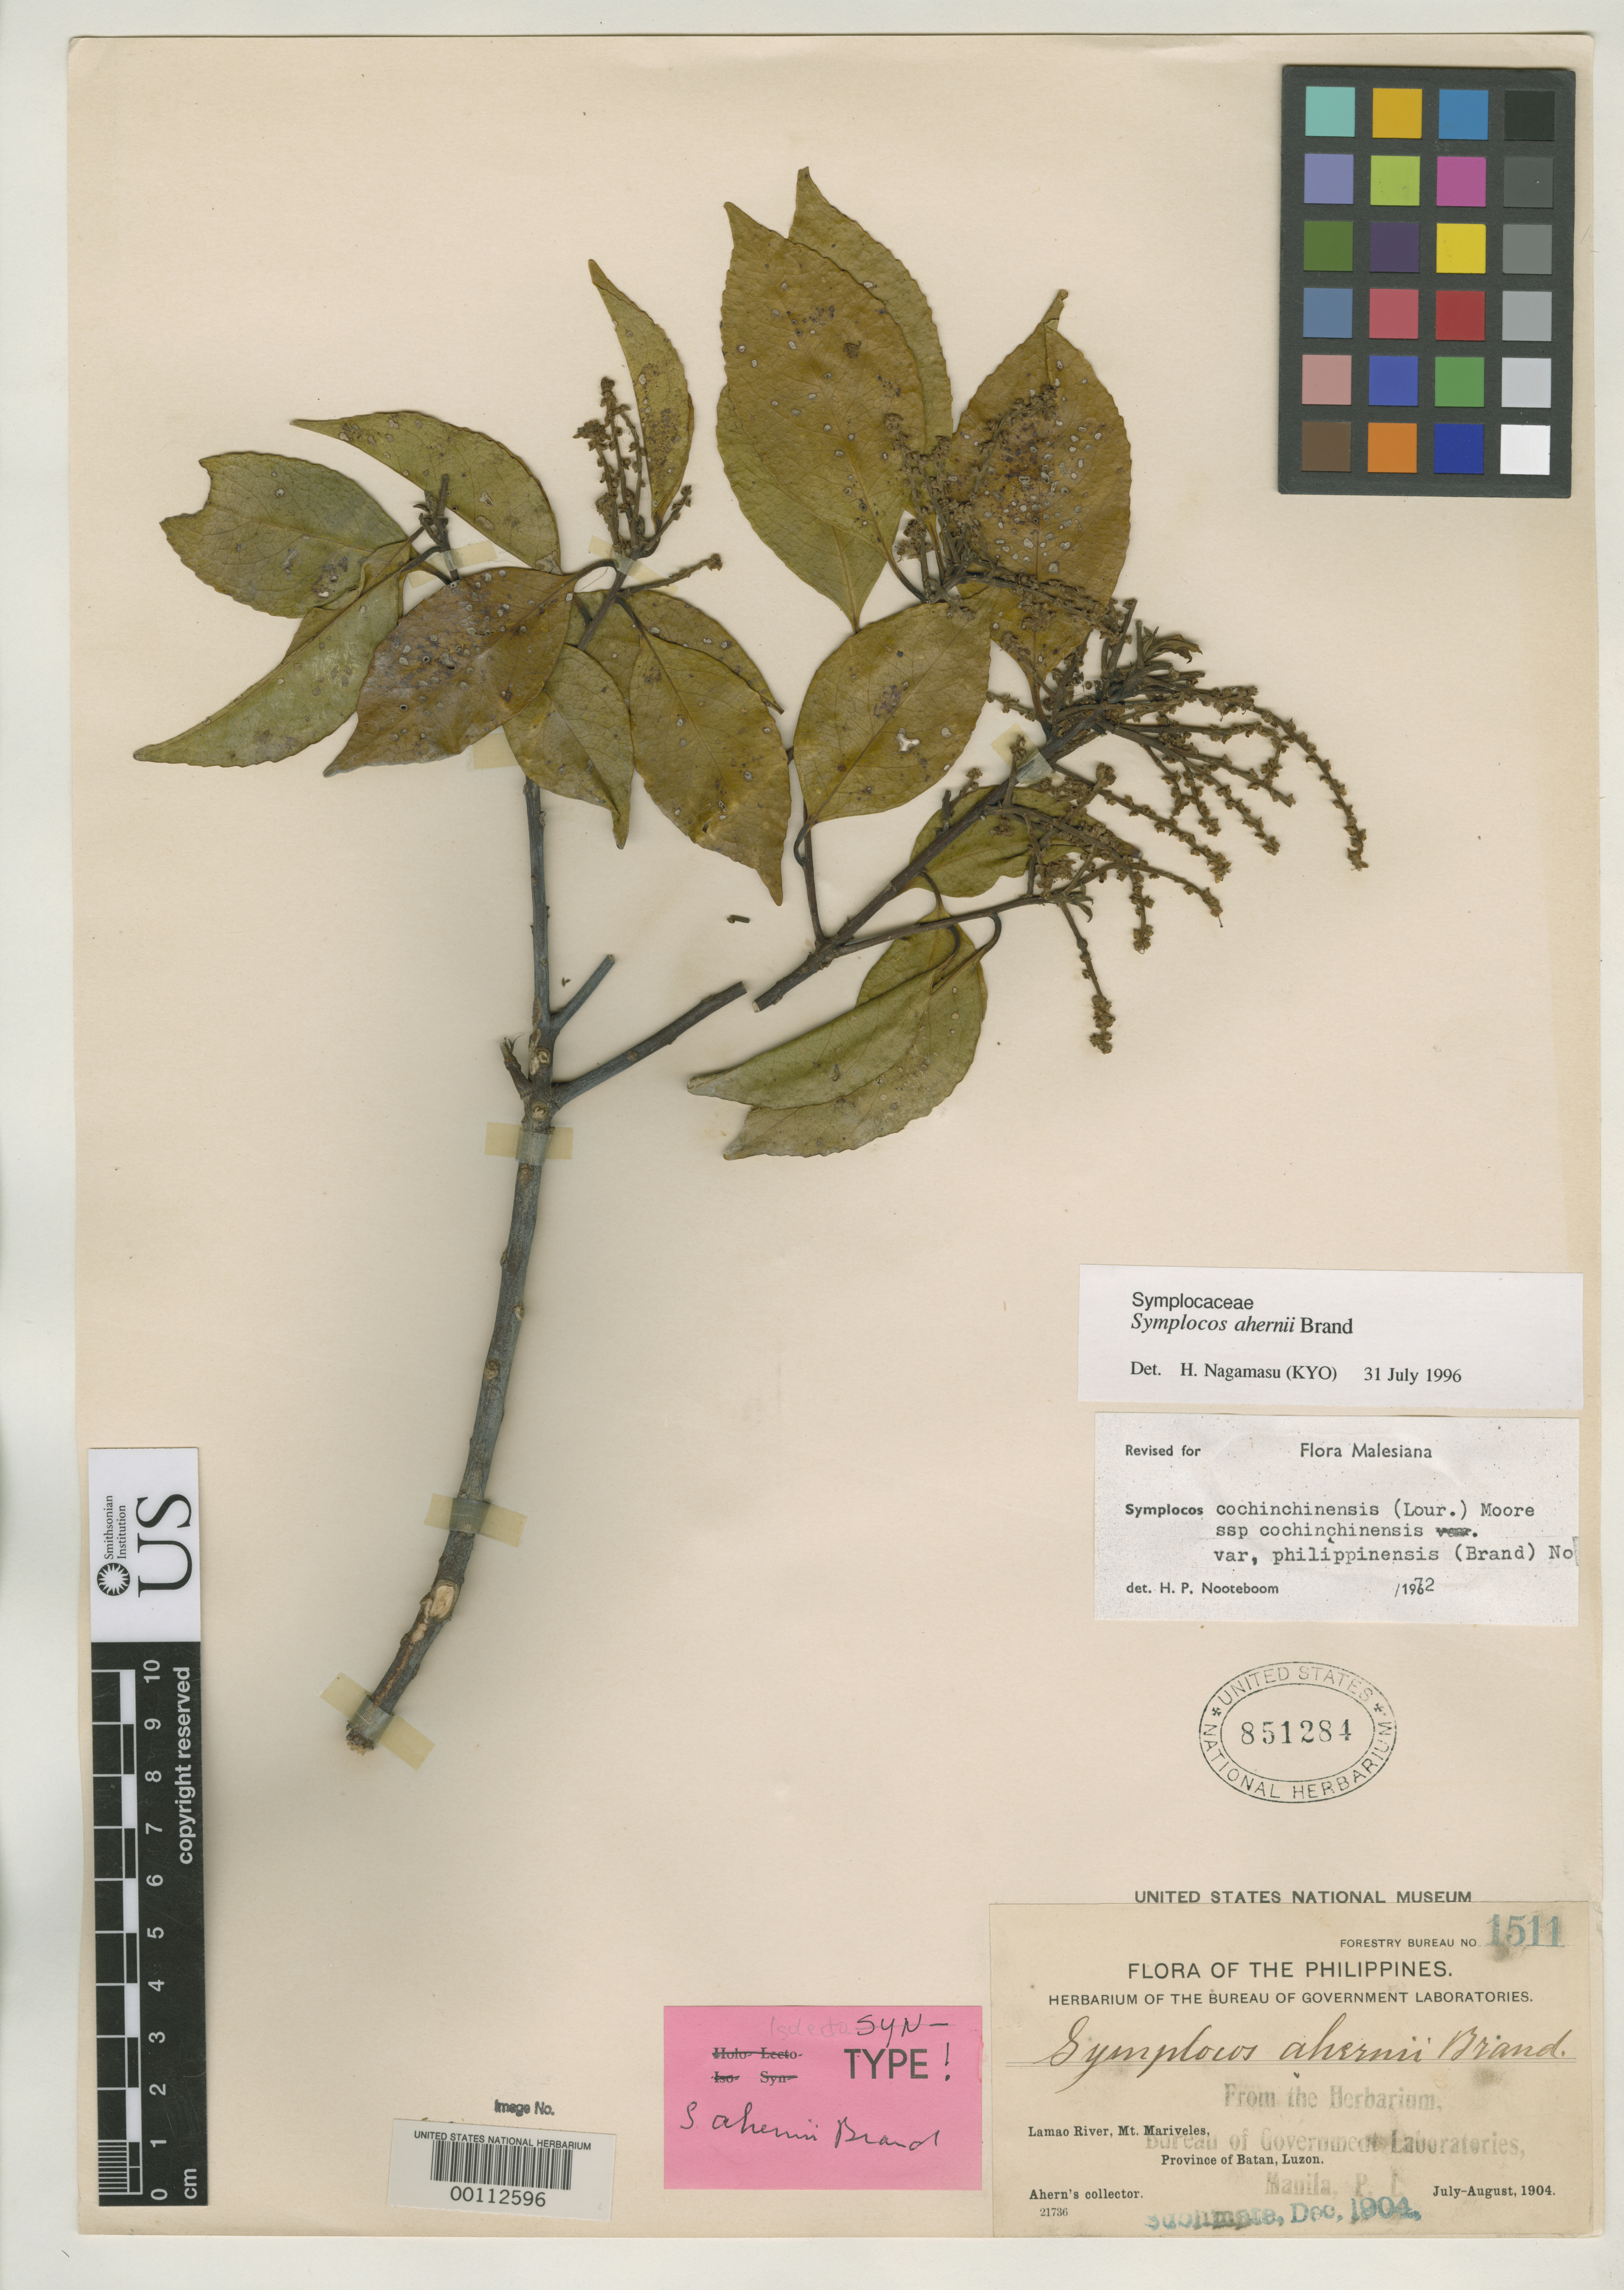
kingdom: Plantae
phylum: Tracheophyta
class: Magnoliopsida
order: Ericales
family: Symplocaceae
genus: Symplocos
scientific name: Symplocos ahernii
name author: Brand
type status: Syntype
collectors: Ahern's collector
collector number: Bur. Sci. 1511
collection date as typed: Jul 1904 to -- Aug 1904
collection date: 1904-07/1904-08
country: Philippines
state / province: Central Luzon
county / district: Bataan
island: Luzon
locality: Lamao River, Mt Mariveles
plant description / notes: Annotated as isolectotype. This collection cited by Nooteboom in Leiden Bot. Ser. 1: 155 (1975) but name not lectotypified.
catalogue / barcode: US 851284